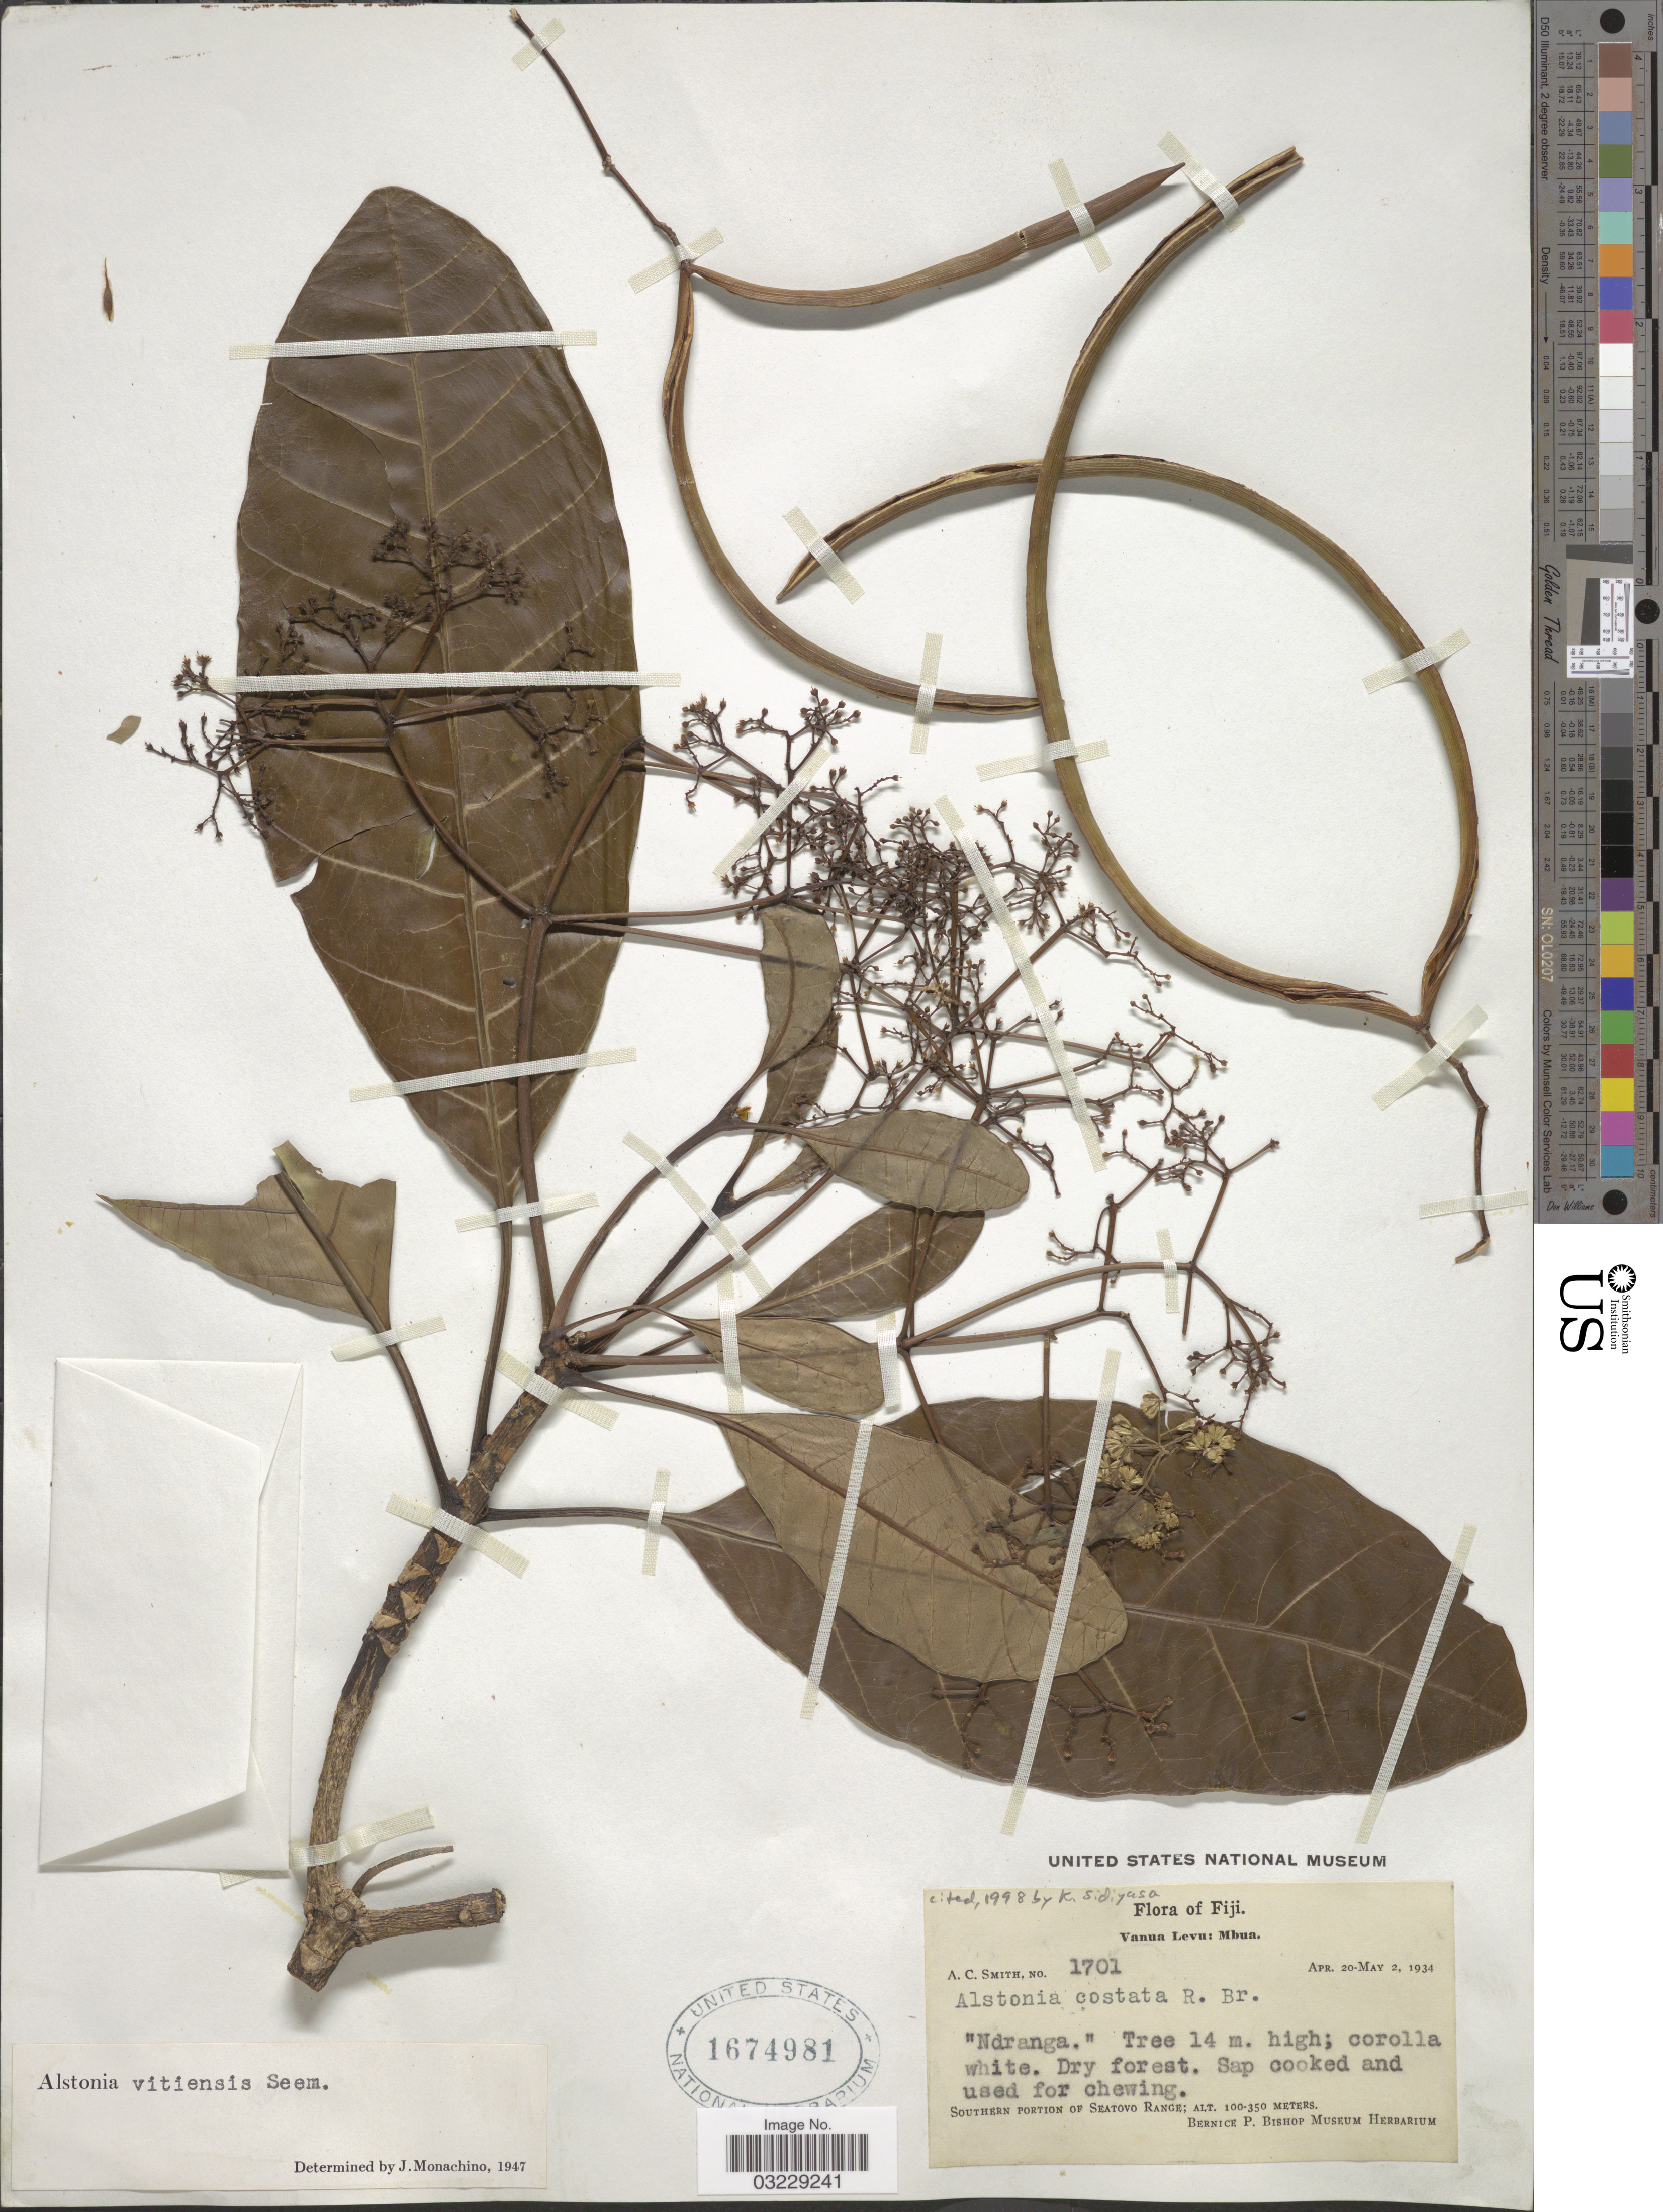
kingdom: Plantae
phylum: Tracheophyta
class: Magnoliopsida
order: Gentianales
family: Apocynaceae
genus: Alstonia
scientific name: Alstonia sp.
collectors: A. C. Smith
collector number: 1701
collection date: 1934-04-20/1934-05-02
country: Fiji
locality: Vanua Levu: Mbua. Southern portion of Seatovo Range.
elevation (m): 100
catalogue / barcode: US 1674981